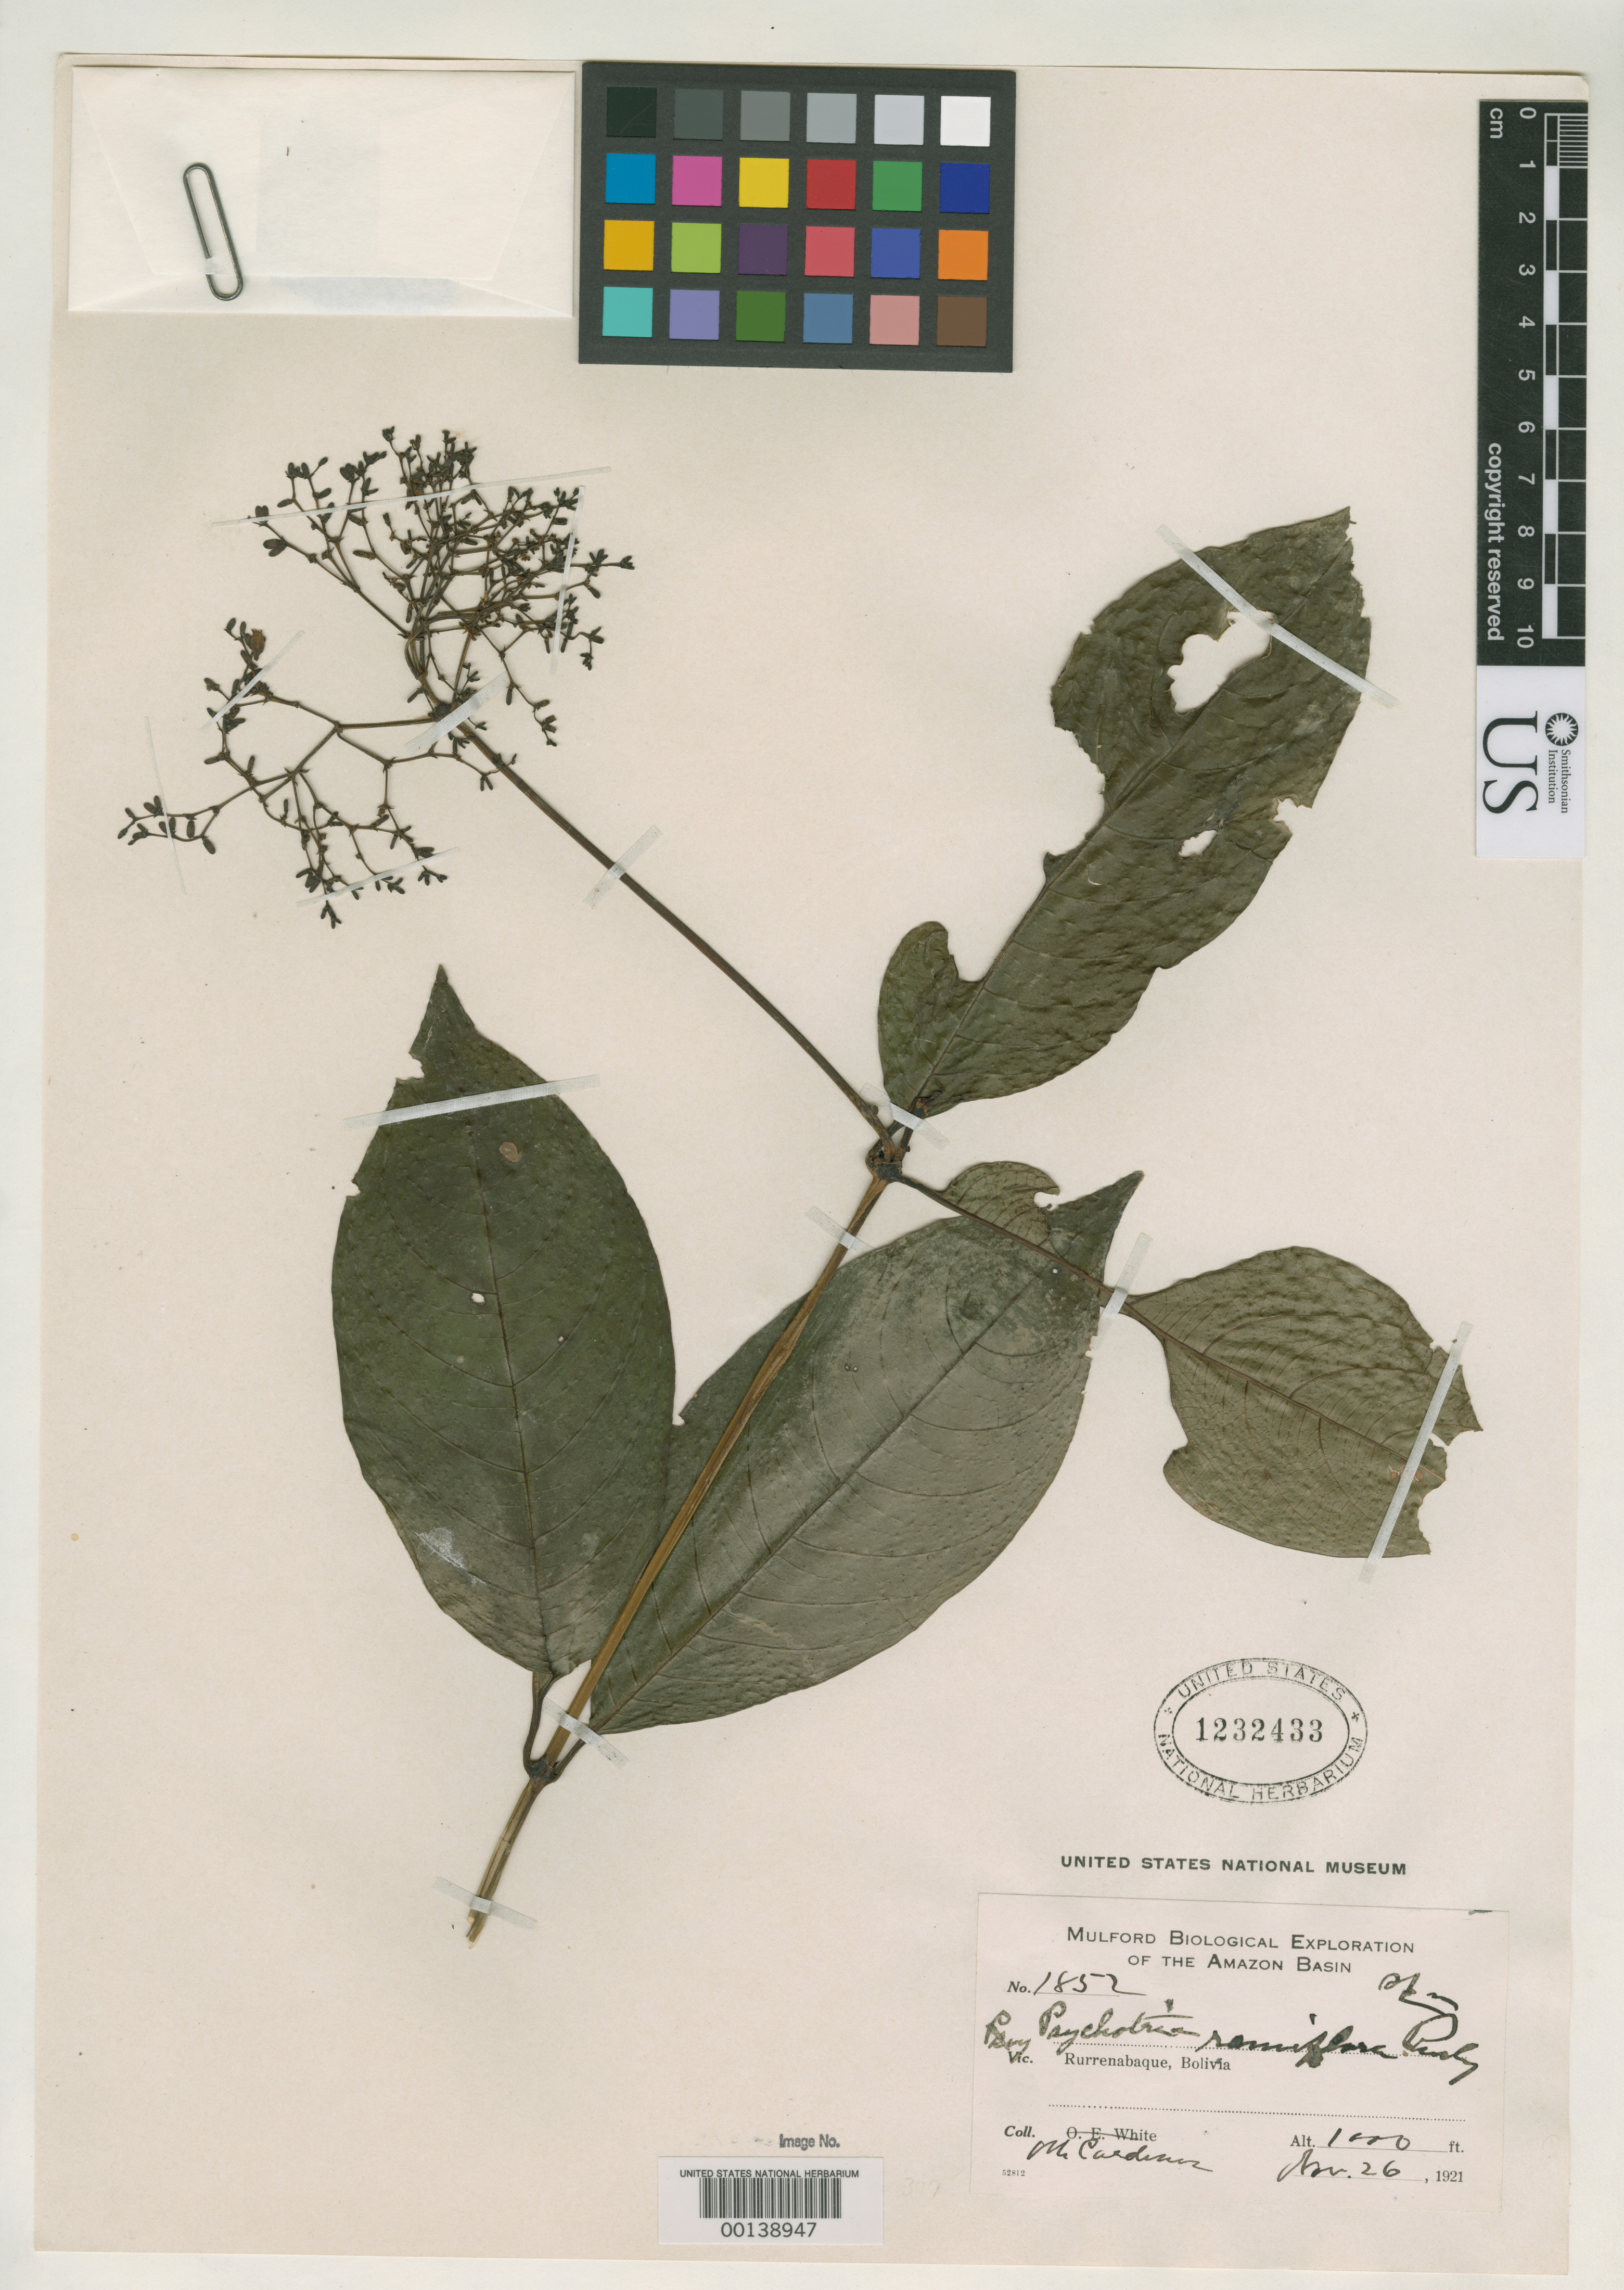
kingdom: Plantae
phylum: Tracheophyta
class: Magnoliopsida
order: Gentianales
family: Rubiaceae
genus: Psychotria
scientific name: Psychotria ramiflora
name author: Rusby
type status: Isotype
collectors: M. Cárdenas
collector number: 1852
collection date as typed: Nov. 26, 1921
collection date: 1921-11-26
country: Bolivia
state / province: Beni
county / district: José Ballivián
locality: Rurrenabaque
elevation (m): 305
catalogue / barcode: US 1232433